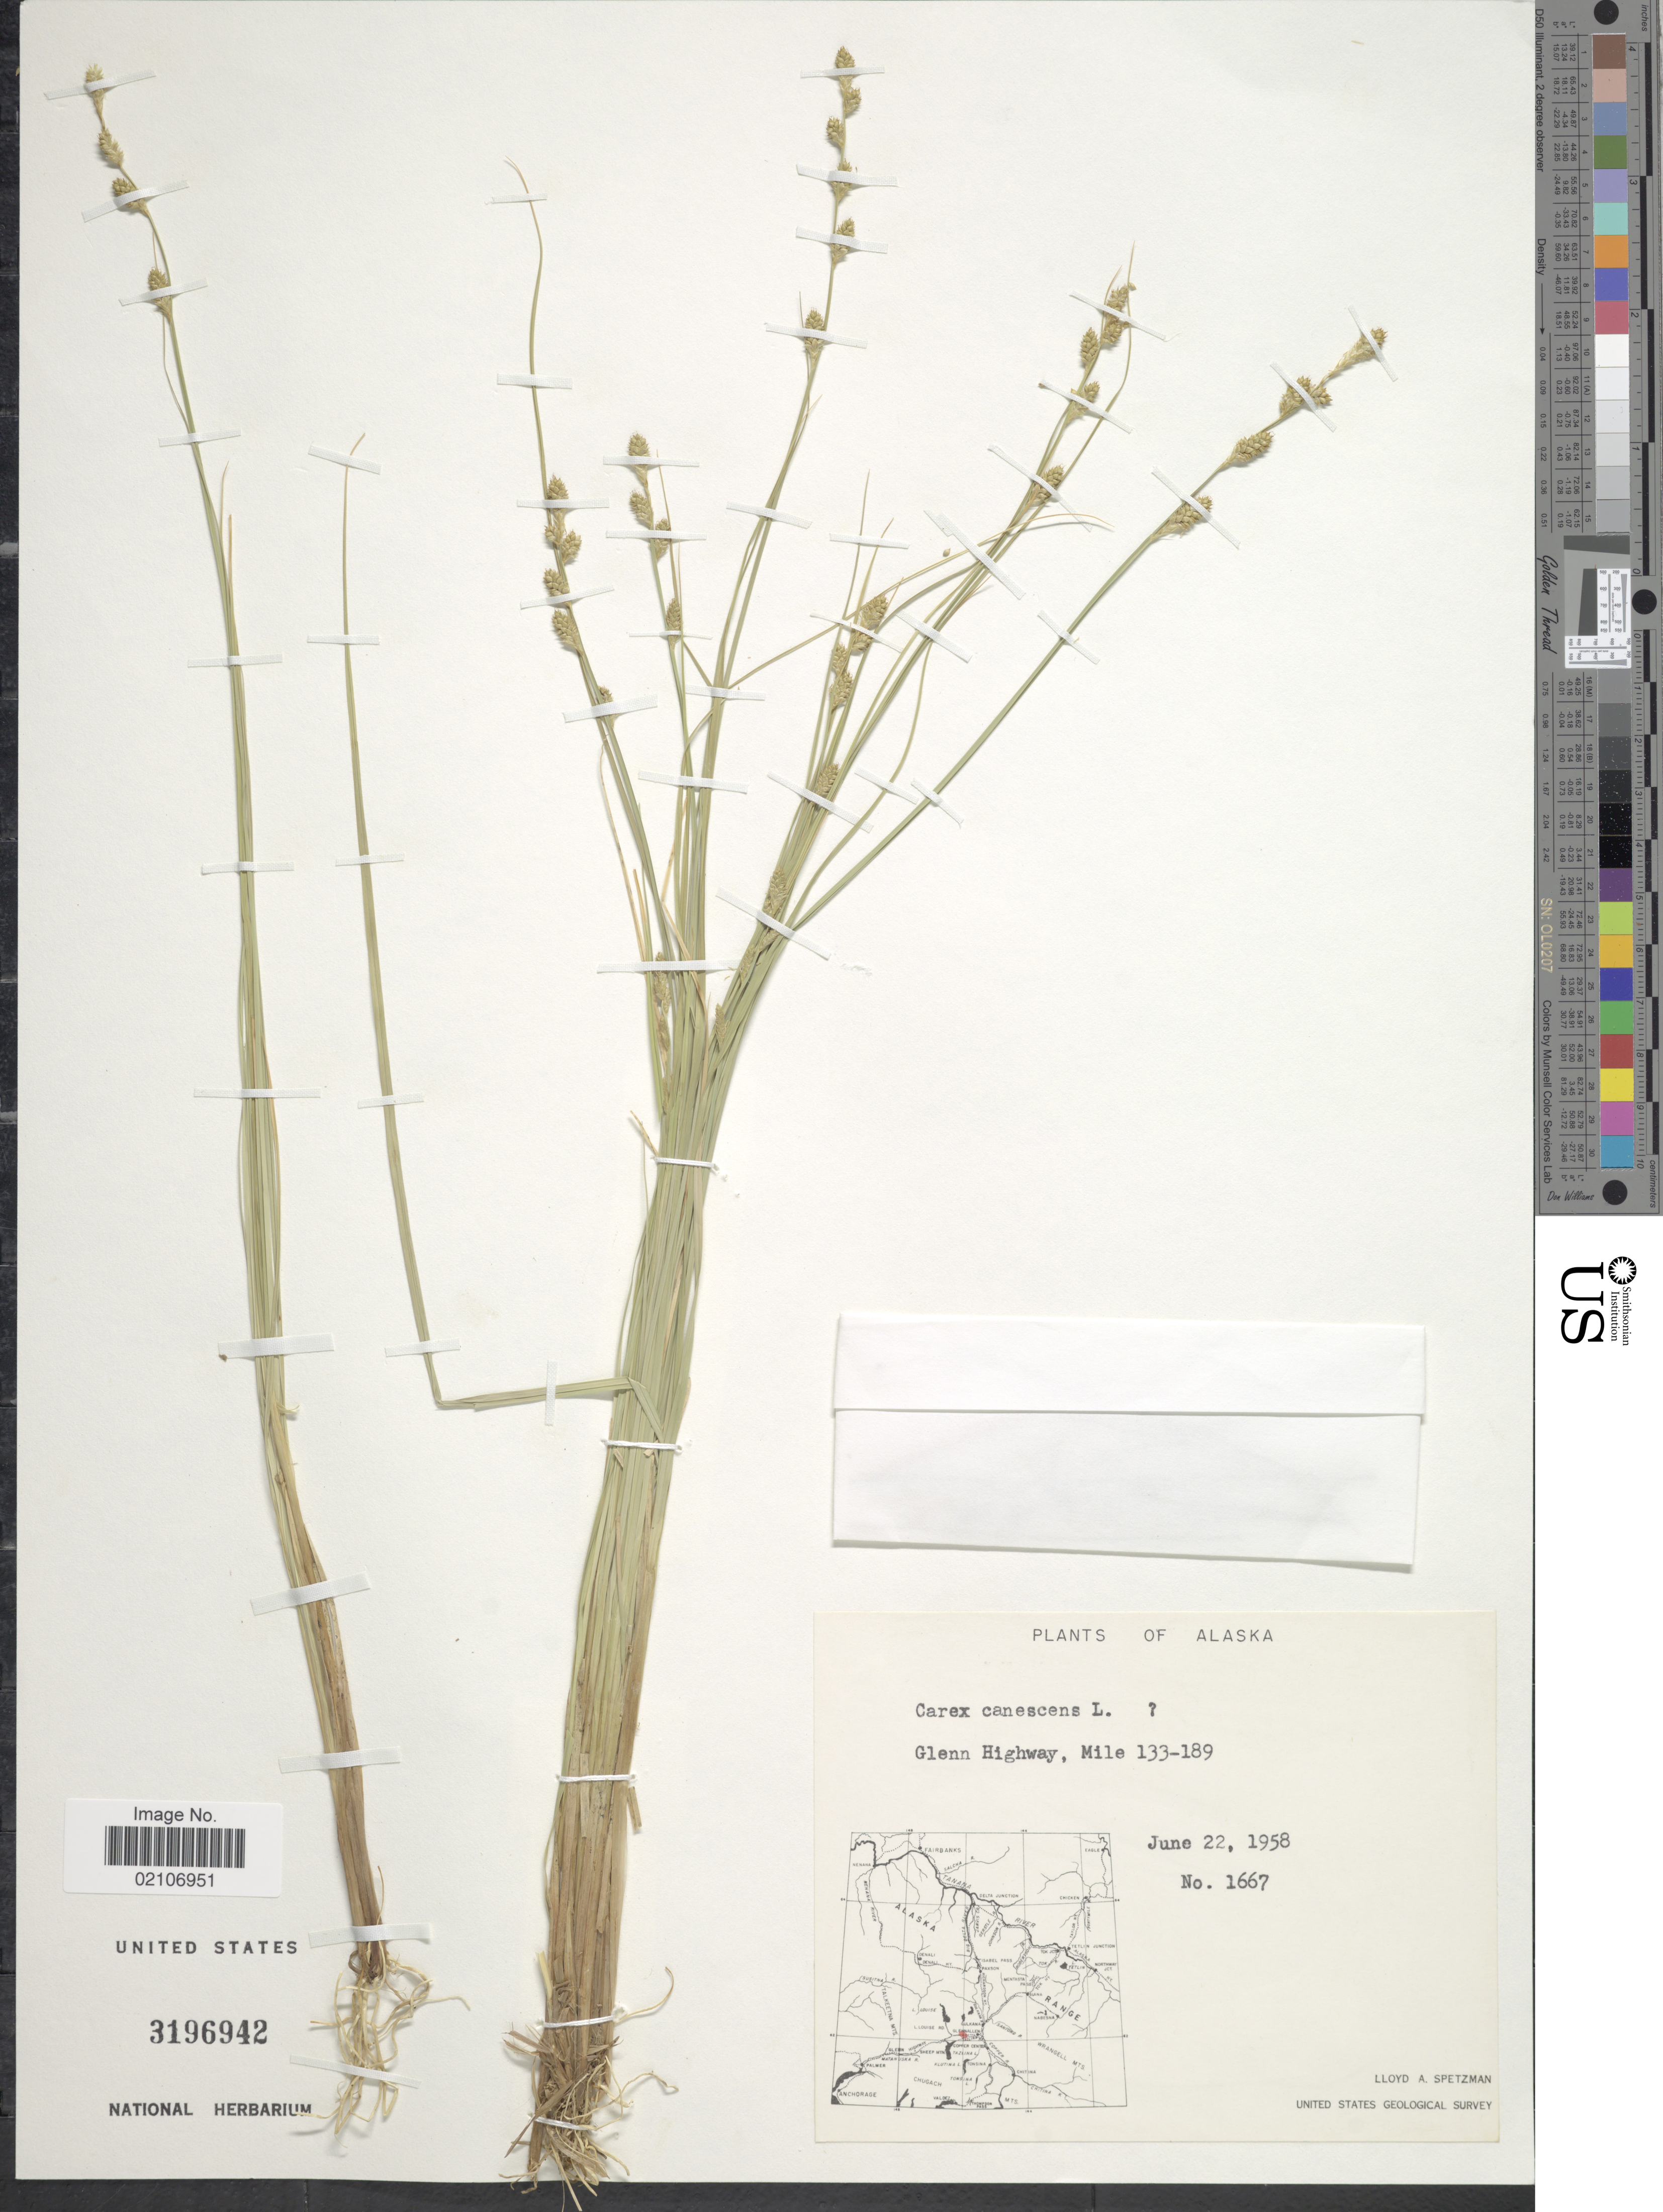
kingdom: Plantae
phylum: Tracheophyta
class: Liliopsida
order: Poales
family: Cyperaceae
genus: Carex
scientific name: Carex canescens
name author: L.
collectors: L. Spetzman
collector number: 1667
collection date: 1958-06-22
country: United States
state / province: Alaska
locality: Glenn Highway, Mile 133-189.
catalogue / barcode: US 3196942